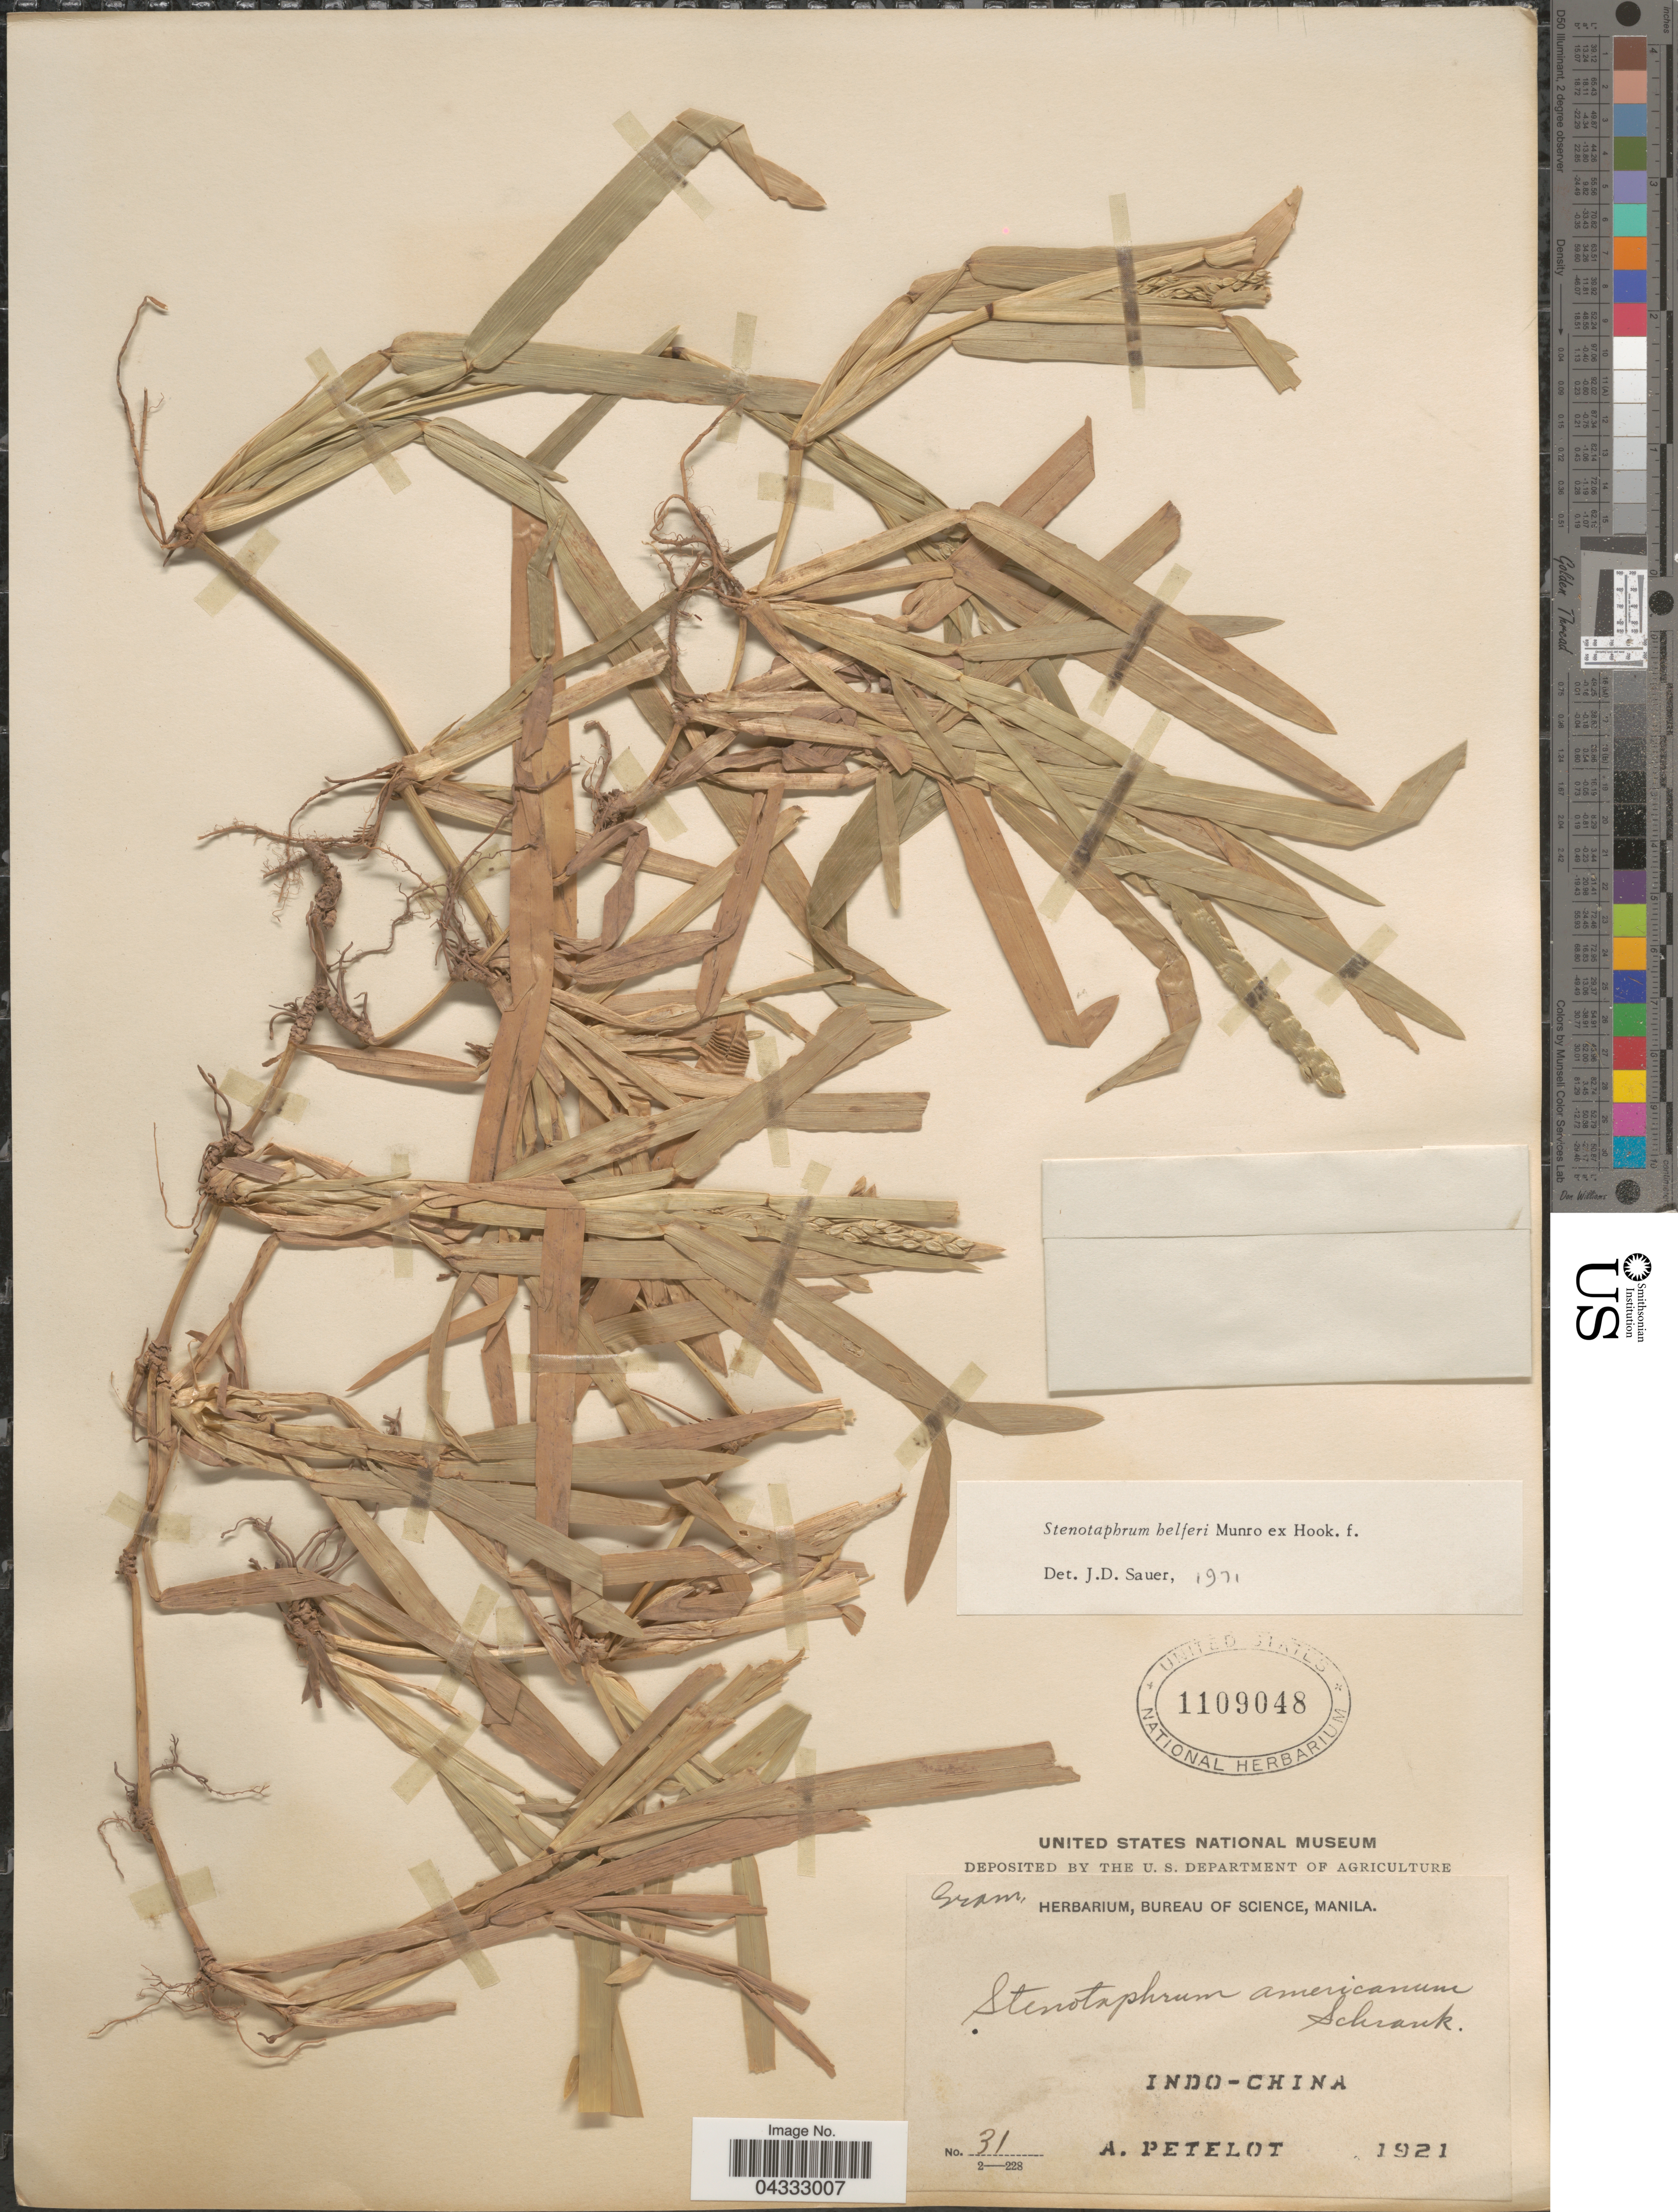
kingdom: Plantae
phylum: Tracheophyta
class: Liliopsida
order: Poales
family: Poaceae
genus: Stenotaphrum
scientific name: Stenotaphrum helferi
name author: Munro ex Hook. f.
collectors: A. Petelot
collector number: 31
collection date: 1921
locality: Indo-China.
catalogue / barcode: US 1109048